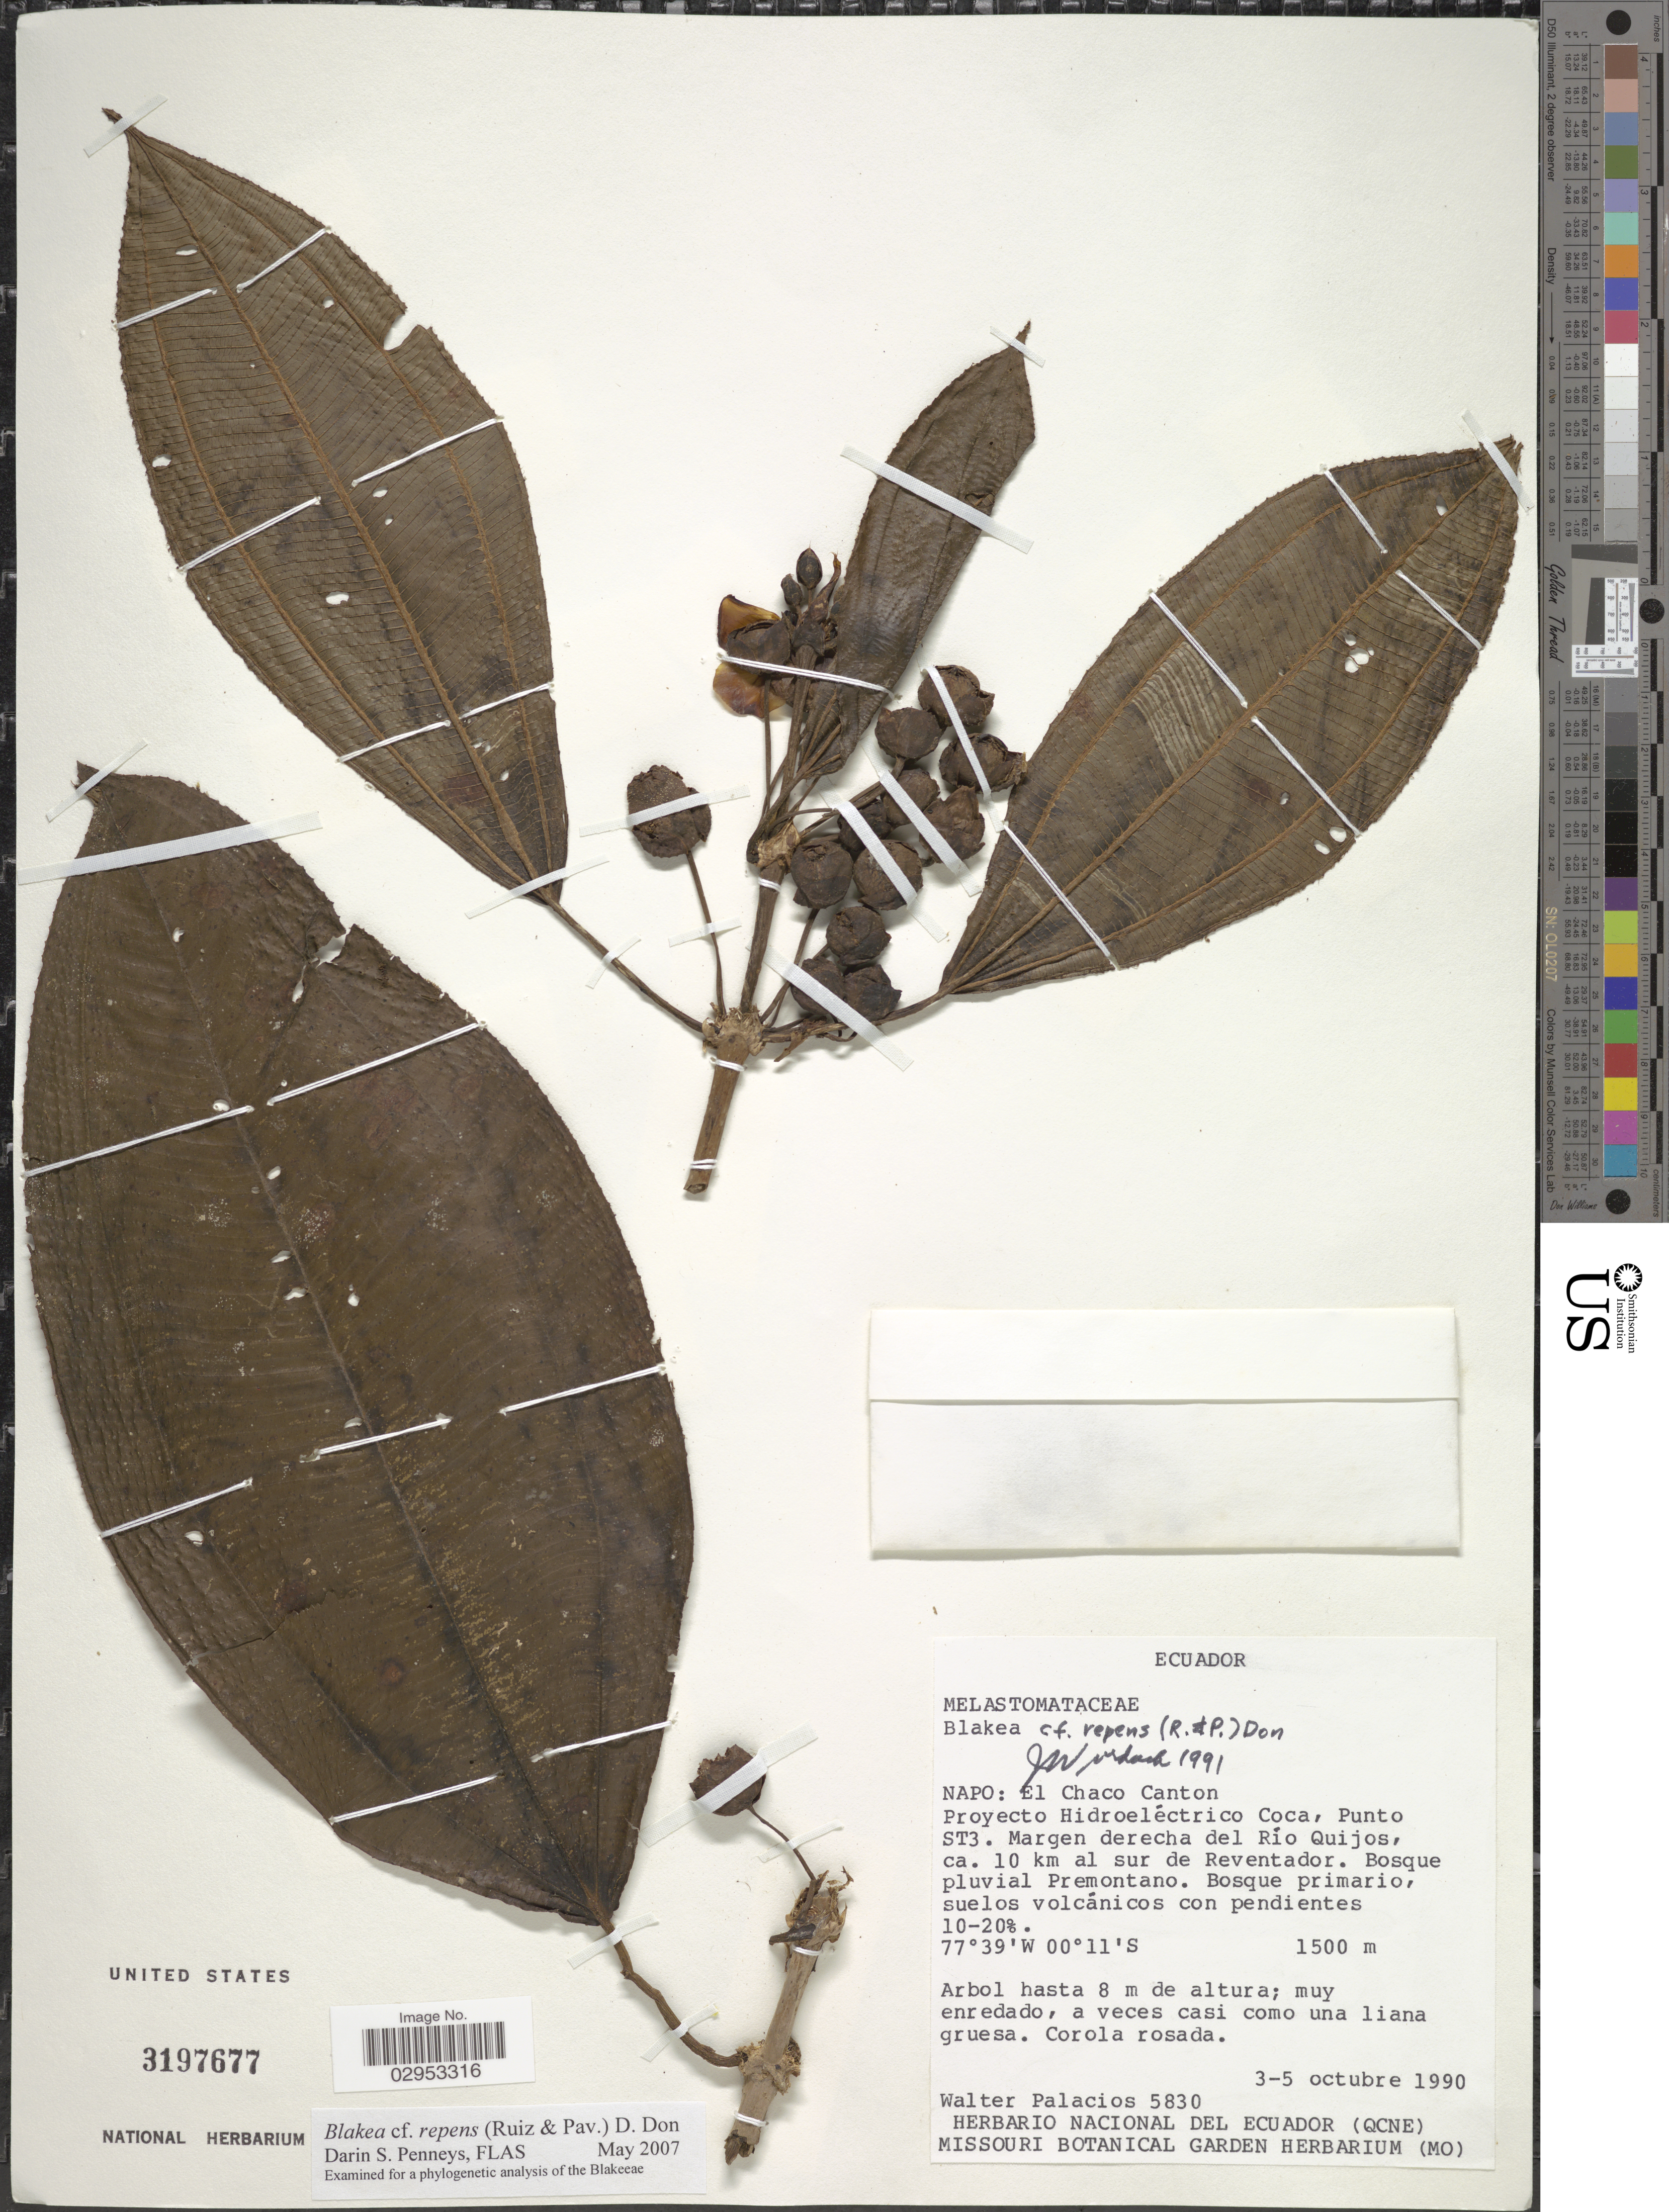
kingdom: Plantae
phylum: Tracheophyta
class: Magnoliopsida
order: Myrtales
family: Melastomataceae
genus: Blakea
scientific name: Blakea repens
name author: (Ruiz & Pav.) D. Don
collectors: W. Palacios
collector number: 5830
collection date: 1990-10-03/1990-10-05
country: Ecuador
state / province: Napo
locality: El Chaco Canton. Proyecto Hidroeléctrico Coca, Punto ST3. Margen derecha del Río Quijos, ca. 10 km al sur de Reventador.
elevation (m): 1500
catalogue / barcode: US 3197677